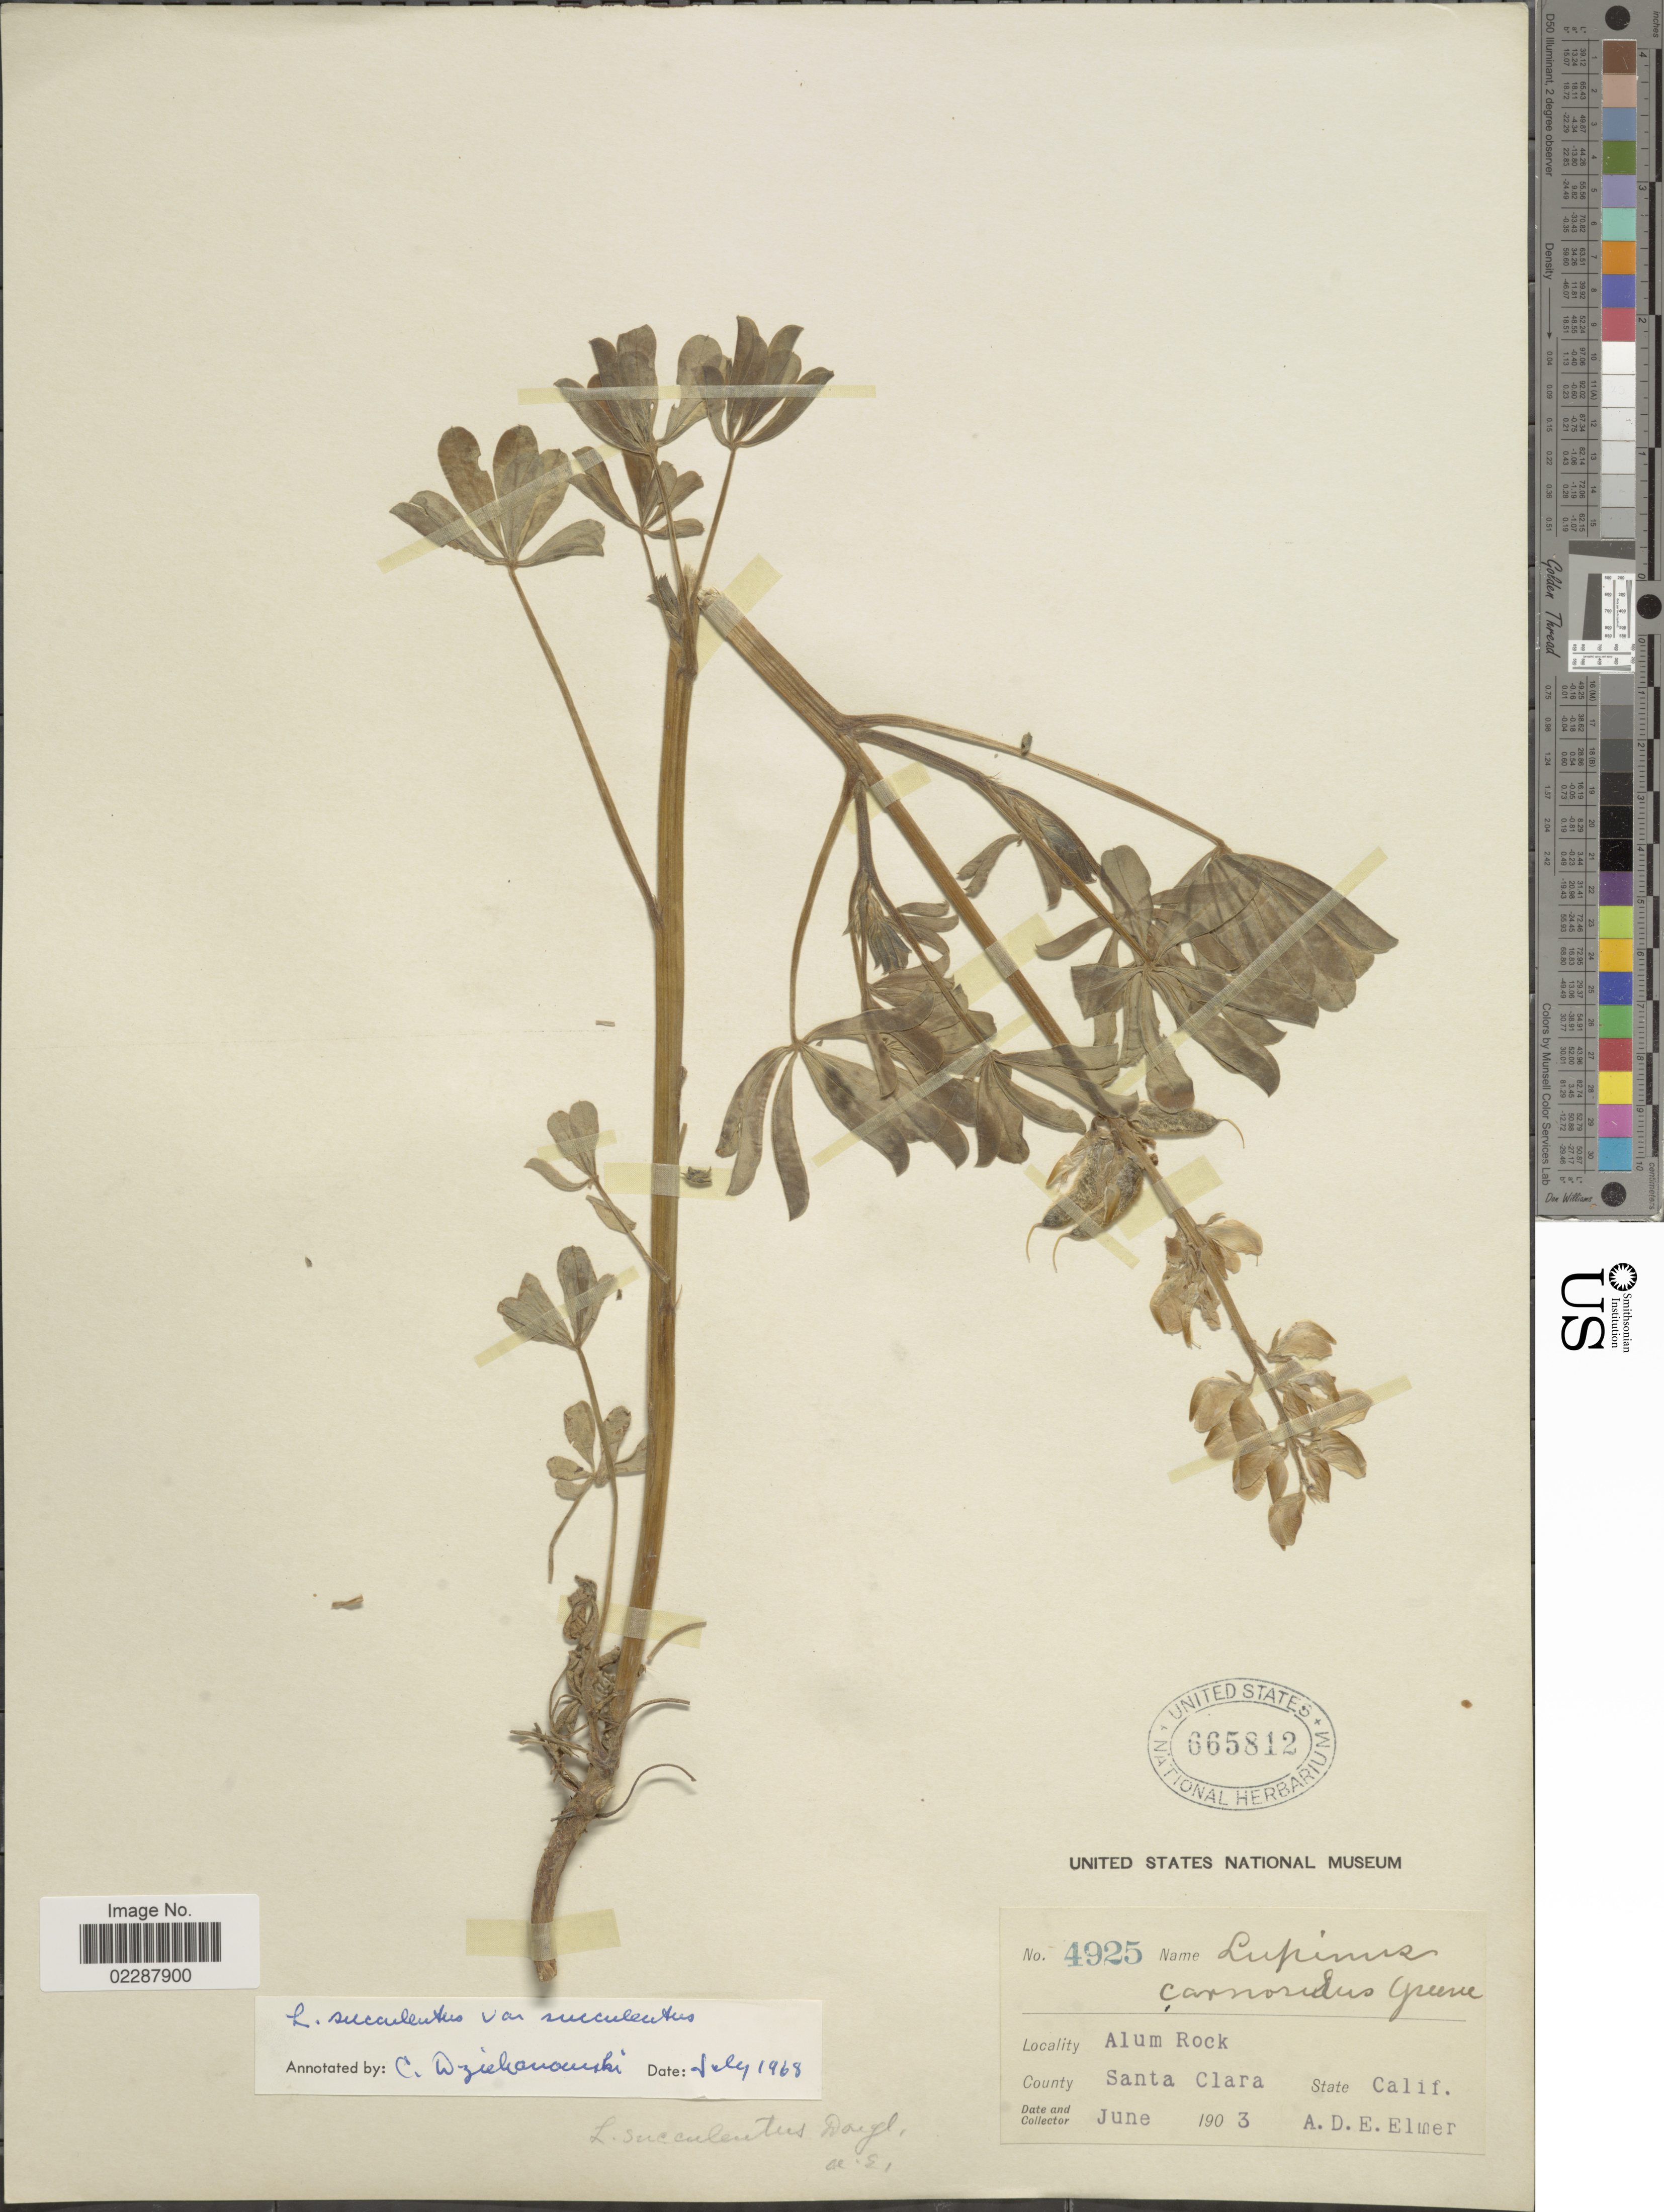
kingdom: Plantae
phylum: Tracheophyta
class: Magnoliopsida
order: Fabales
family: Fabaceae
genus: Lupinus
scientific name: Lupinus succulentus var. succulentus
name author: Douglas ex K. Koch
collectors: A. D. E. Elmer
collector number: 4925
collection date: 1903-06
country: United States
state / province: California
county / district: Santa Clara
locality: Alum Rock, County Santa Clara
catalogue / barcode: US 665812